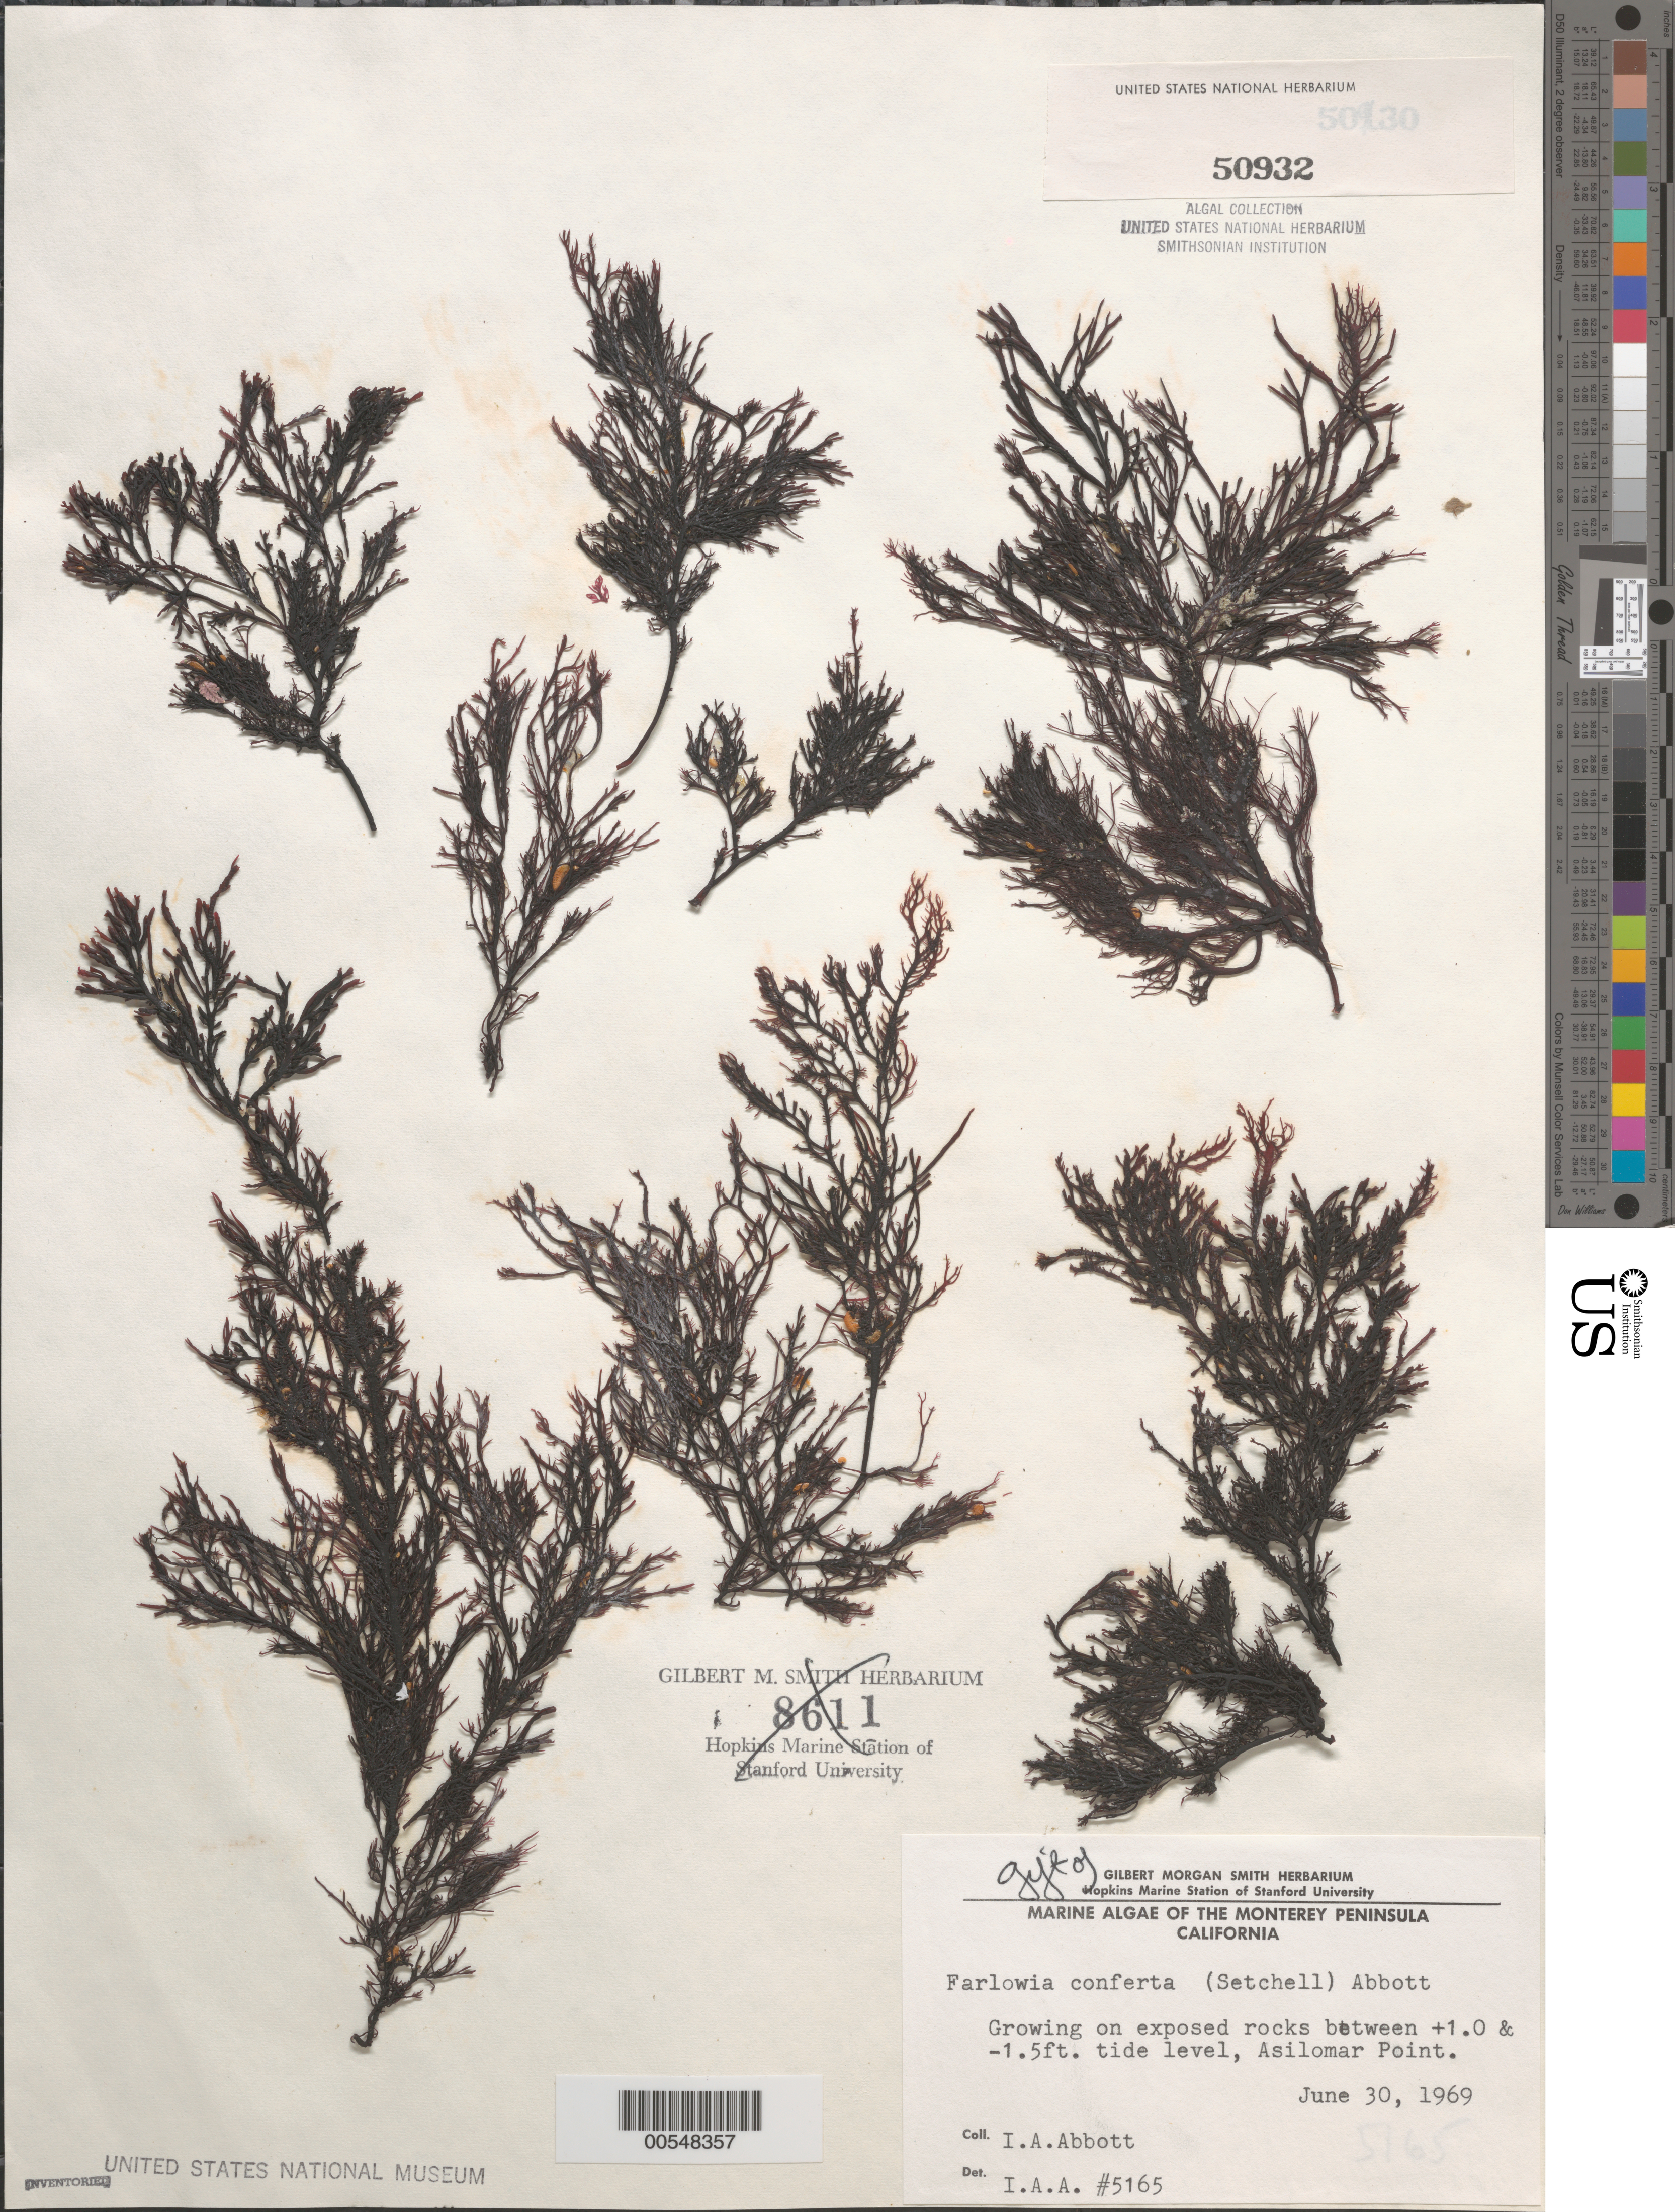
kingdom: Plantae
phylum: Rhodophyta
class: Florideophyceae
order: Gigartinales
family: Dumontiaceae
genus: Farlowia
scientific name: Farlowia conferta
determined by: Abbott, Isabella A.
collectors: I. A. Abbott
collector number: IAA 5165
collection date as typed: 30 Jun 1969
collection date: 1969-06-30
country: United States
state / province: California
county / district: Monterey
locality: Asilomar Point, Monterey Peninsula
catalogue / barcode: US 50932